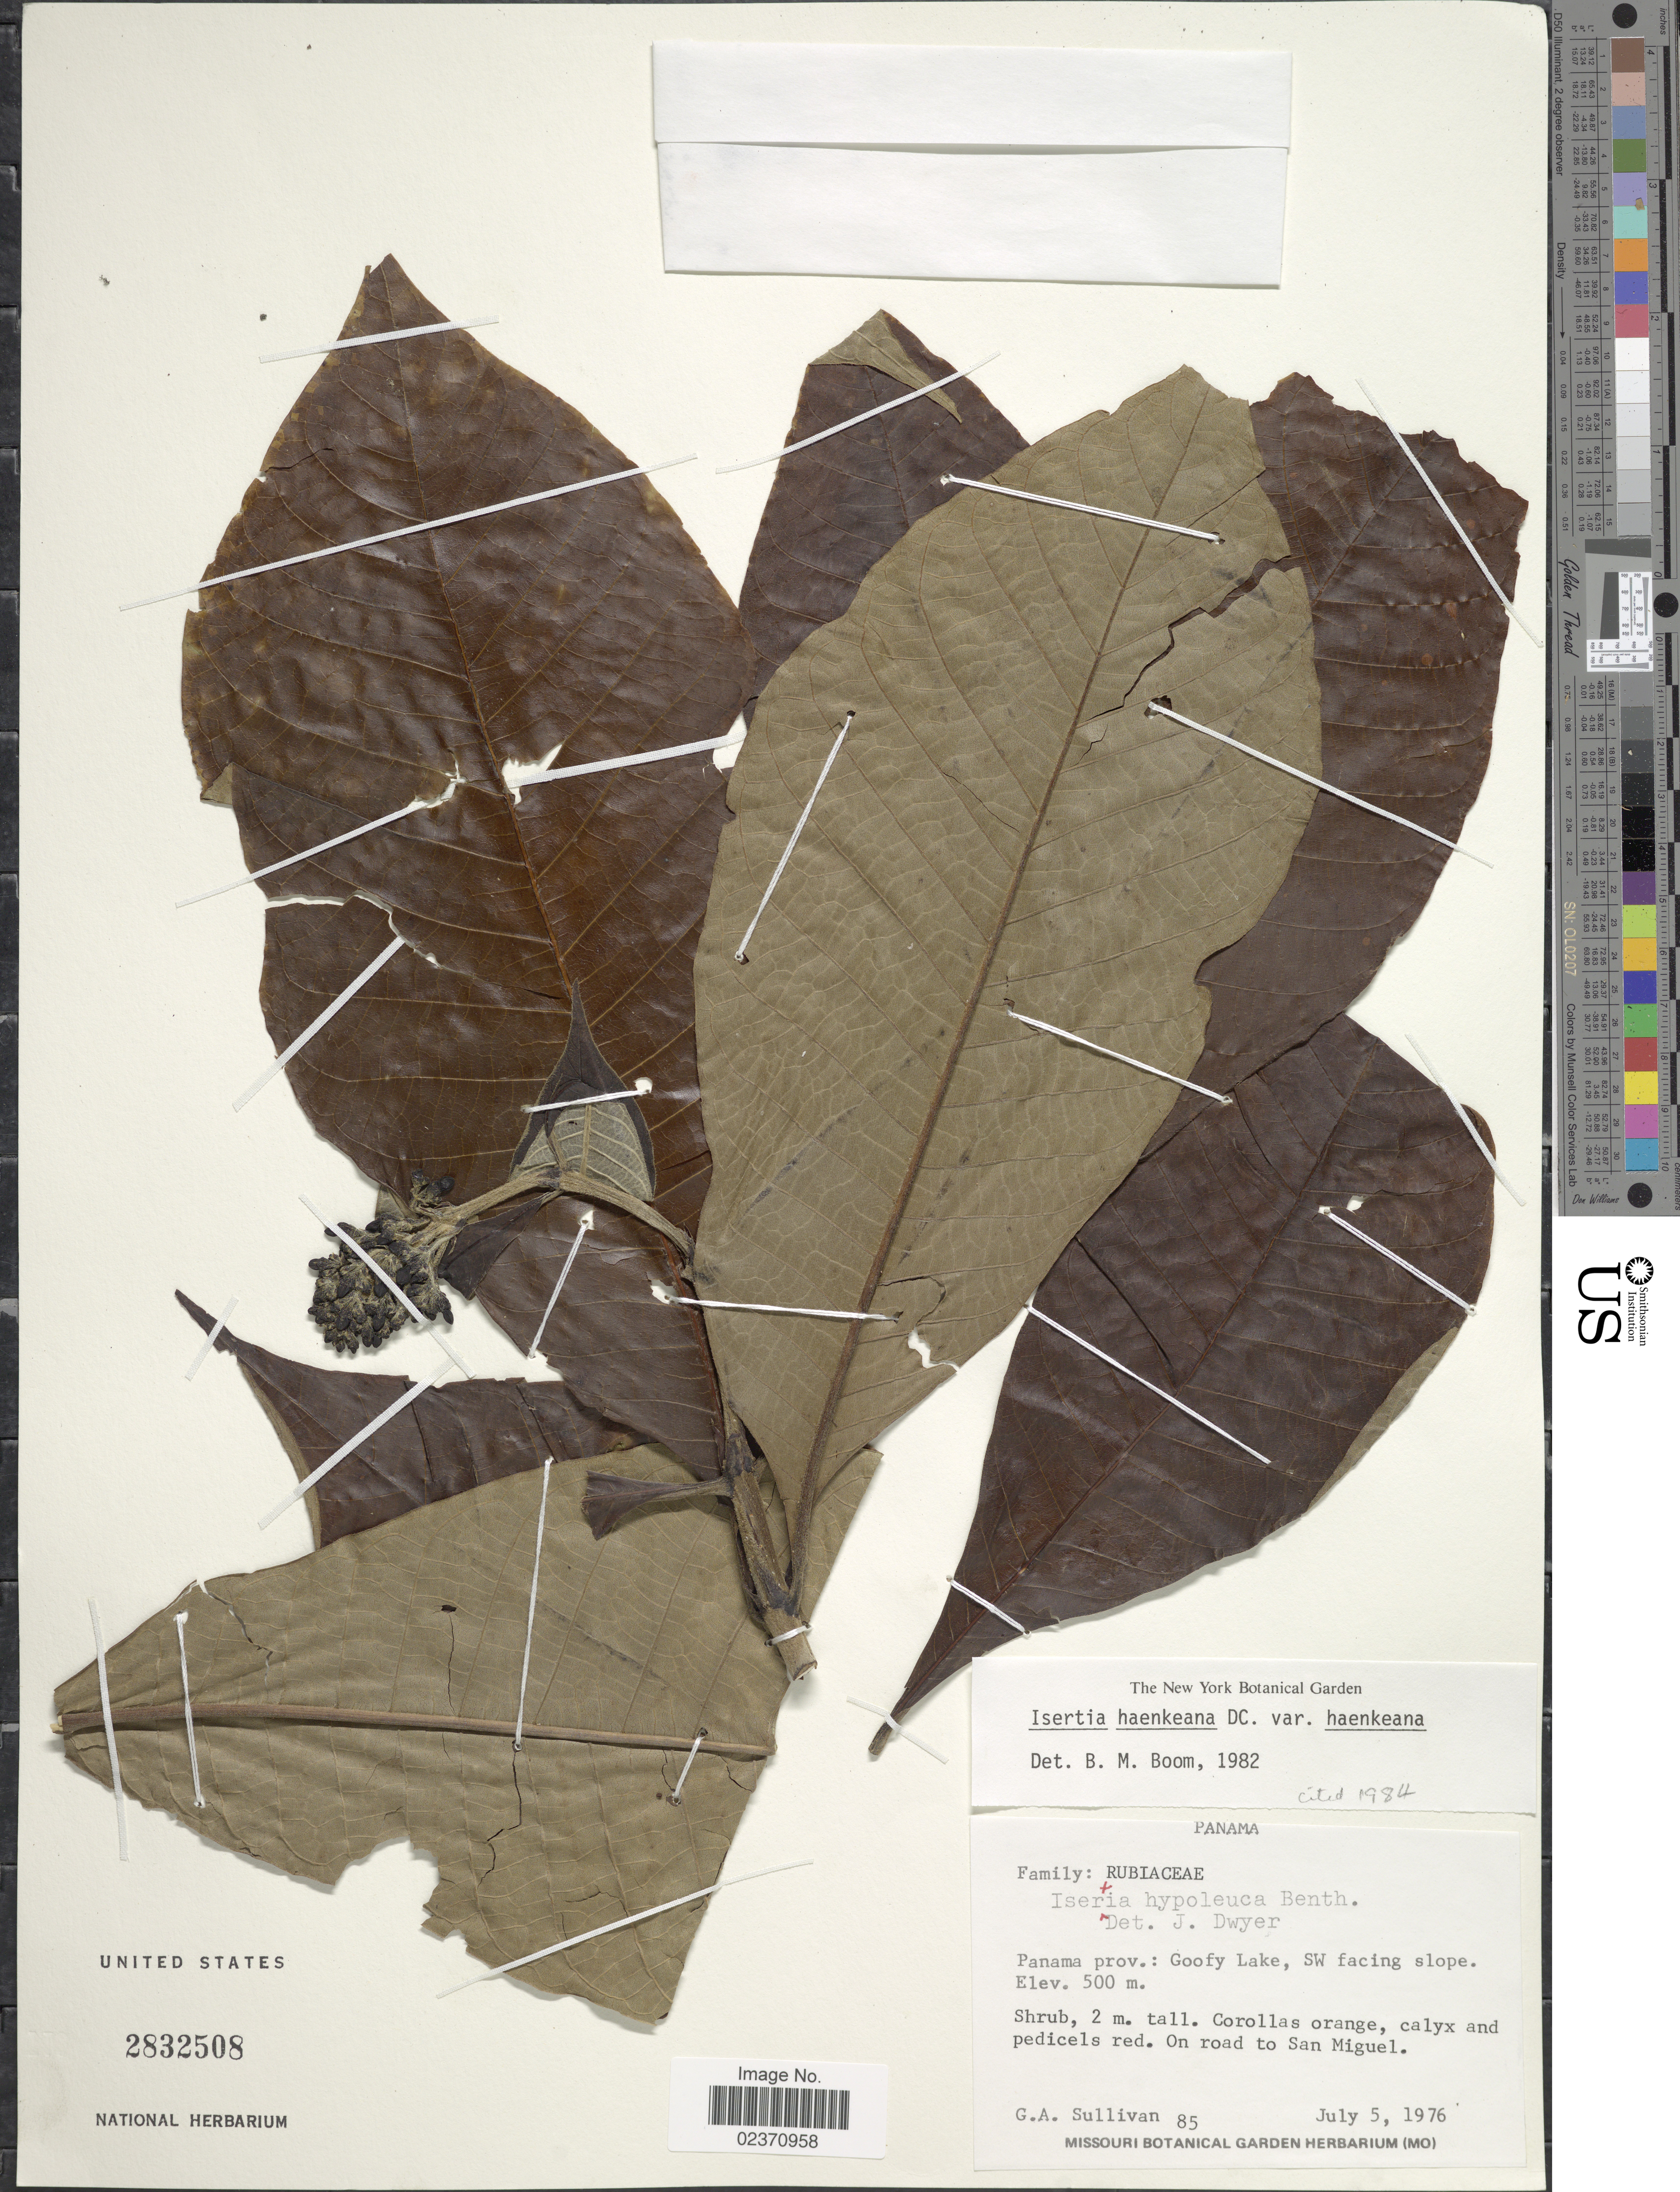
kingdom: Plantae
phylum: Tracheophyta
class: Magnoliopsida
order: Gentianales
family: Rubiaceae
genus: Isertia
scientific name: Isertia haenkeana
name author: DC.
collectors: G. Sullivan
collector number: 85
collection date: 1976-07-05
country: Panama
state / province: Panamá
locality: Goofy Lake, SW facing slope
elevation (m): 500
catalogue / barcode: US 2832508